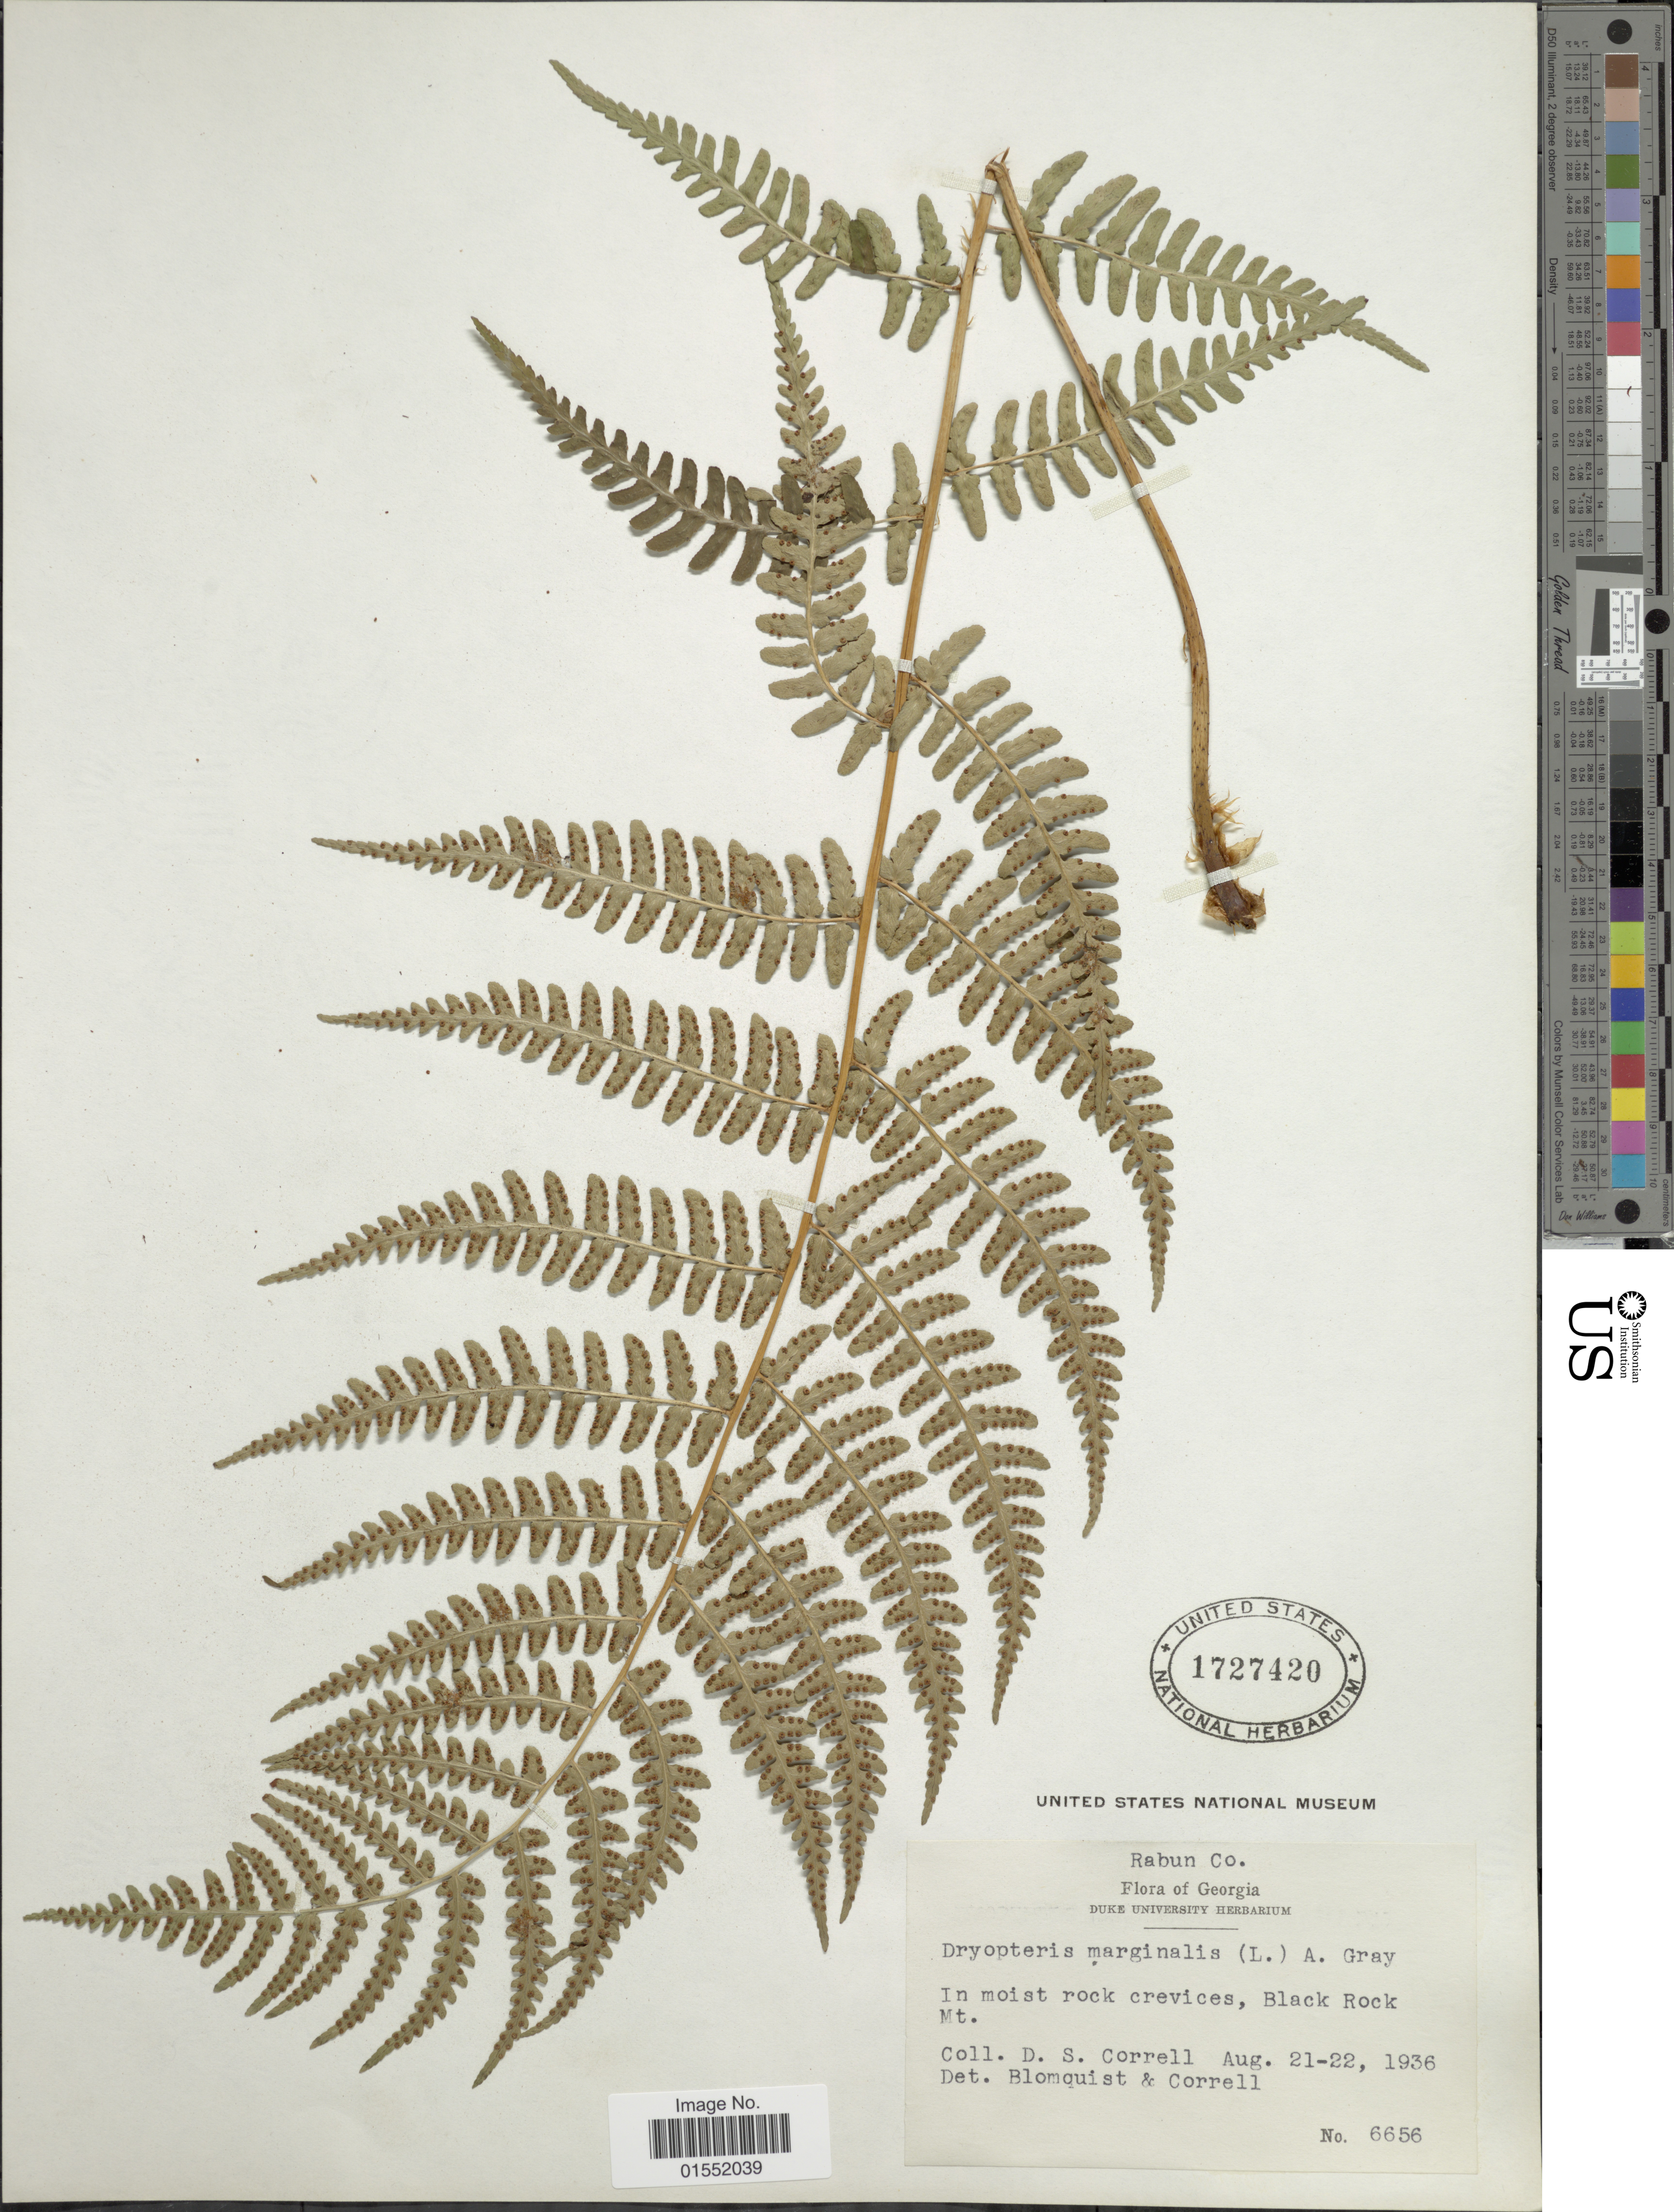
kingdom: Plantae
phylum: Tracheophyta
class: Polypodiopsida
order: Polypodiales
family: Dryopteridaceae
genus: Dryopteris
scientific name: Dryopteris marginalis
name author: (L.) A. Gray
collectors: D. S. Correll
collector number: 6656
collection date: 1936-08-21/1936-08-22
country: United States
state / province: Georgia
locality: Rabun Co., in moist rock crevices, Black Rock Mt.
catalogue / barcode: US 1727420